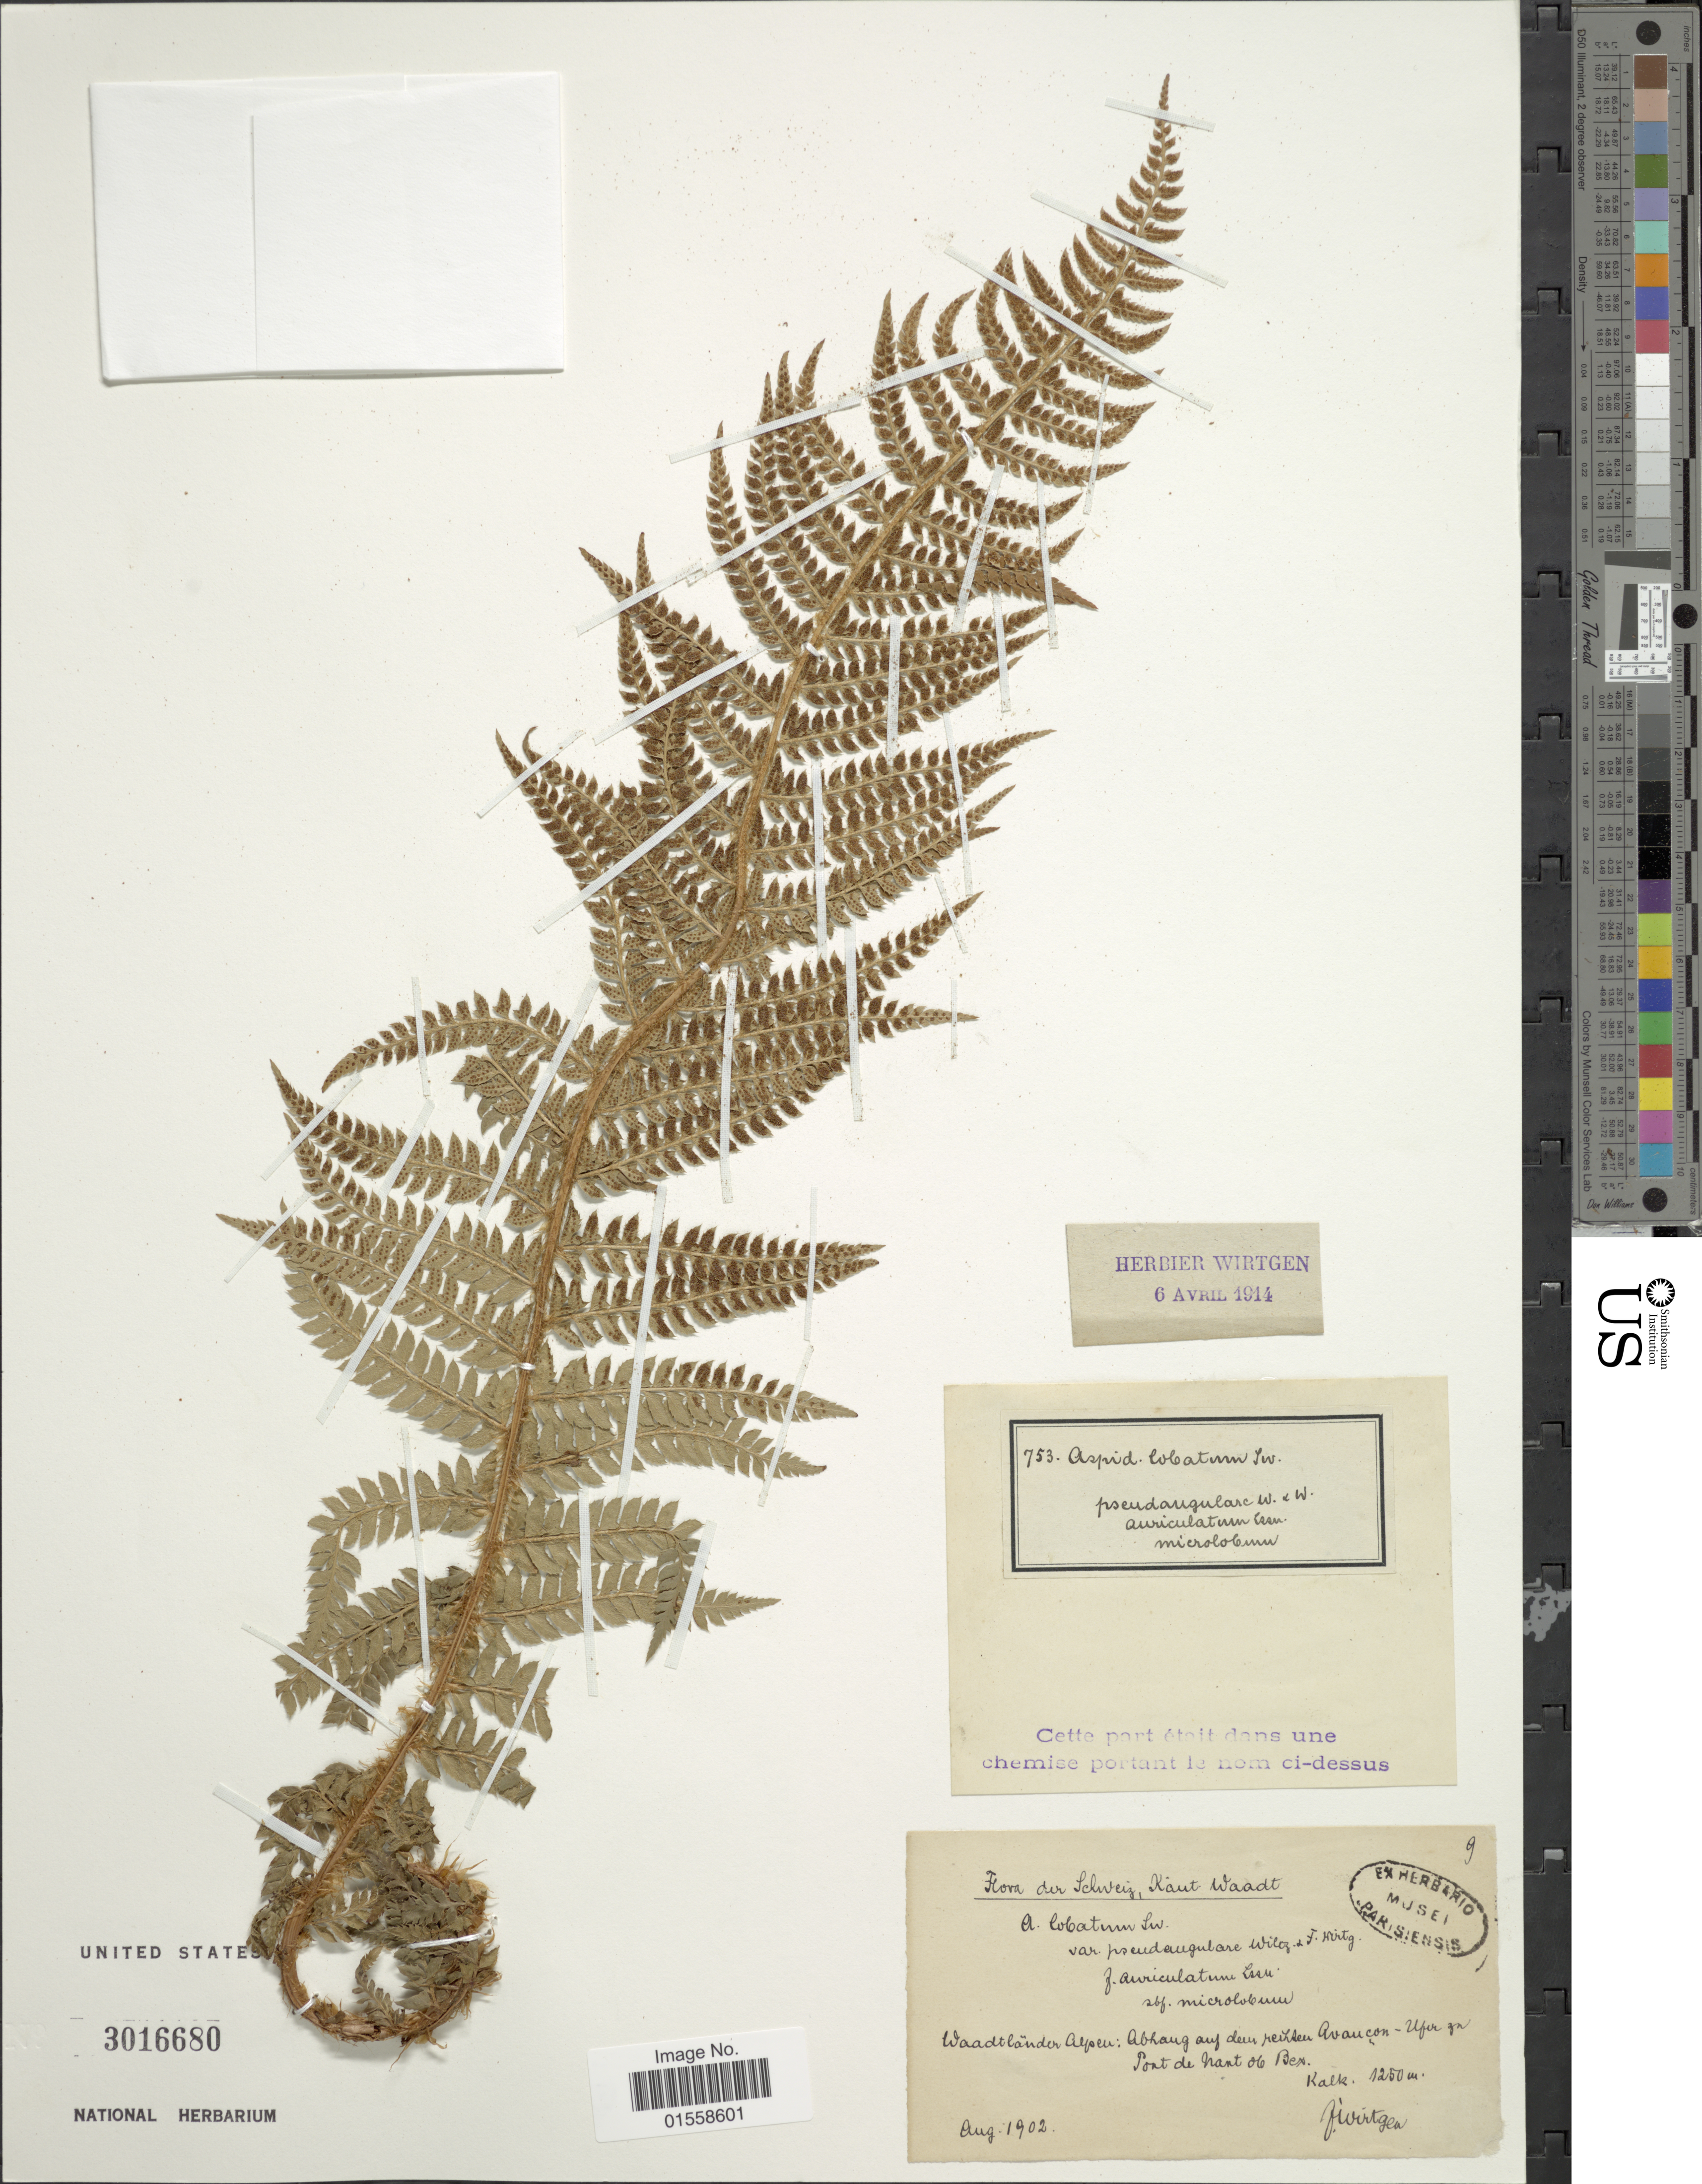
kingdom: Plantae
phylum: Tracheophyta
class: Polypodiopsida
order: Polypodiales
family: Dryopteridaceae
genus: Polystichum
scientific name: Polystichum aculeatum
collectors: Wirtgen, --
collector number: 9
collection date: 1902-08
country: Switzerland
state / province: Vaud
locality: Schweiz, Kanton Waadt, Waadtländer Alpen; abhang auf den rechter Avacon - Ufer zu Port de nant de Bex.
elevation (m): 1250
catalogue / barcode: US 3016680